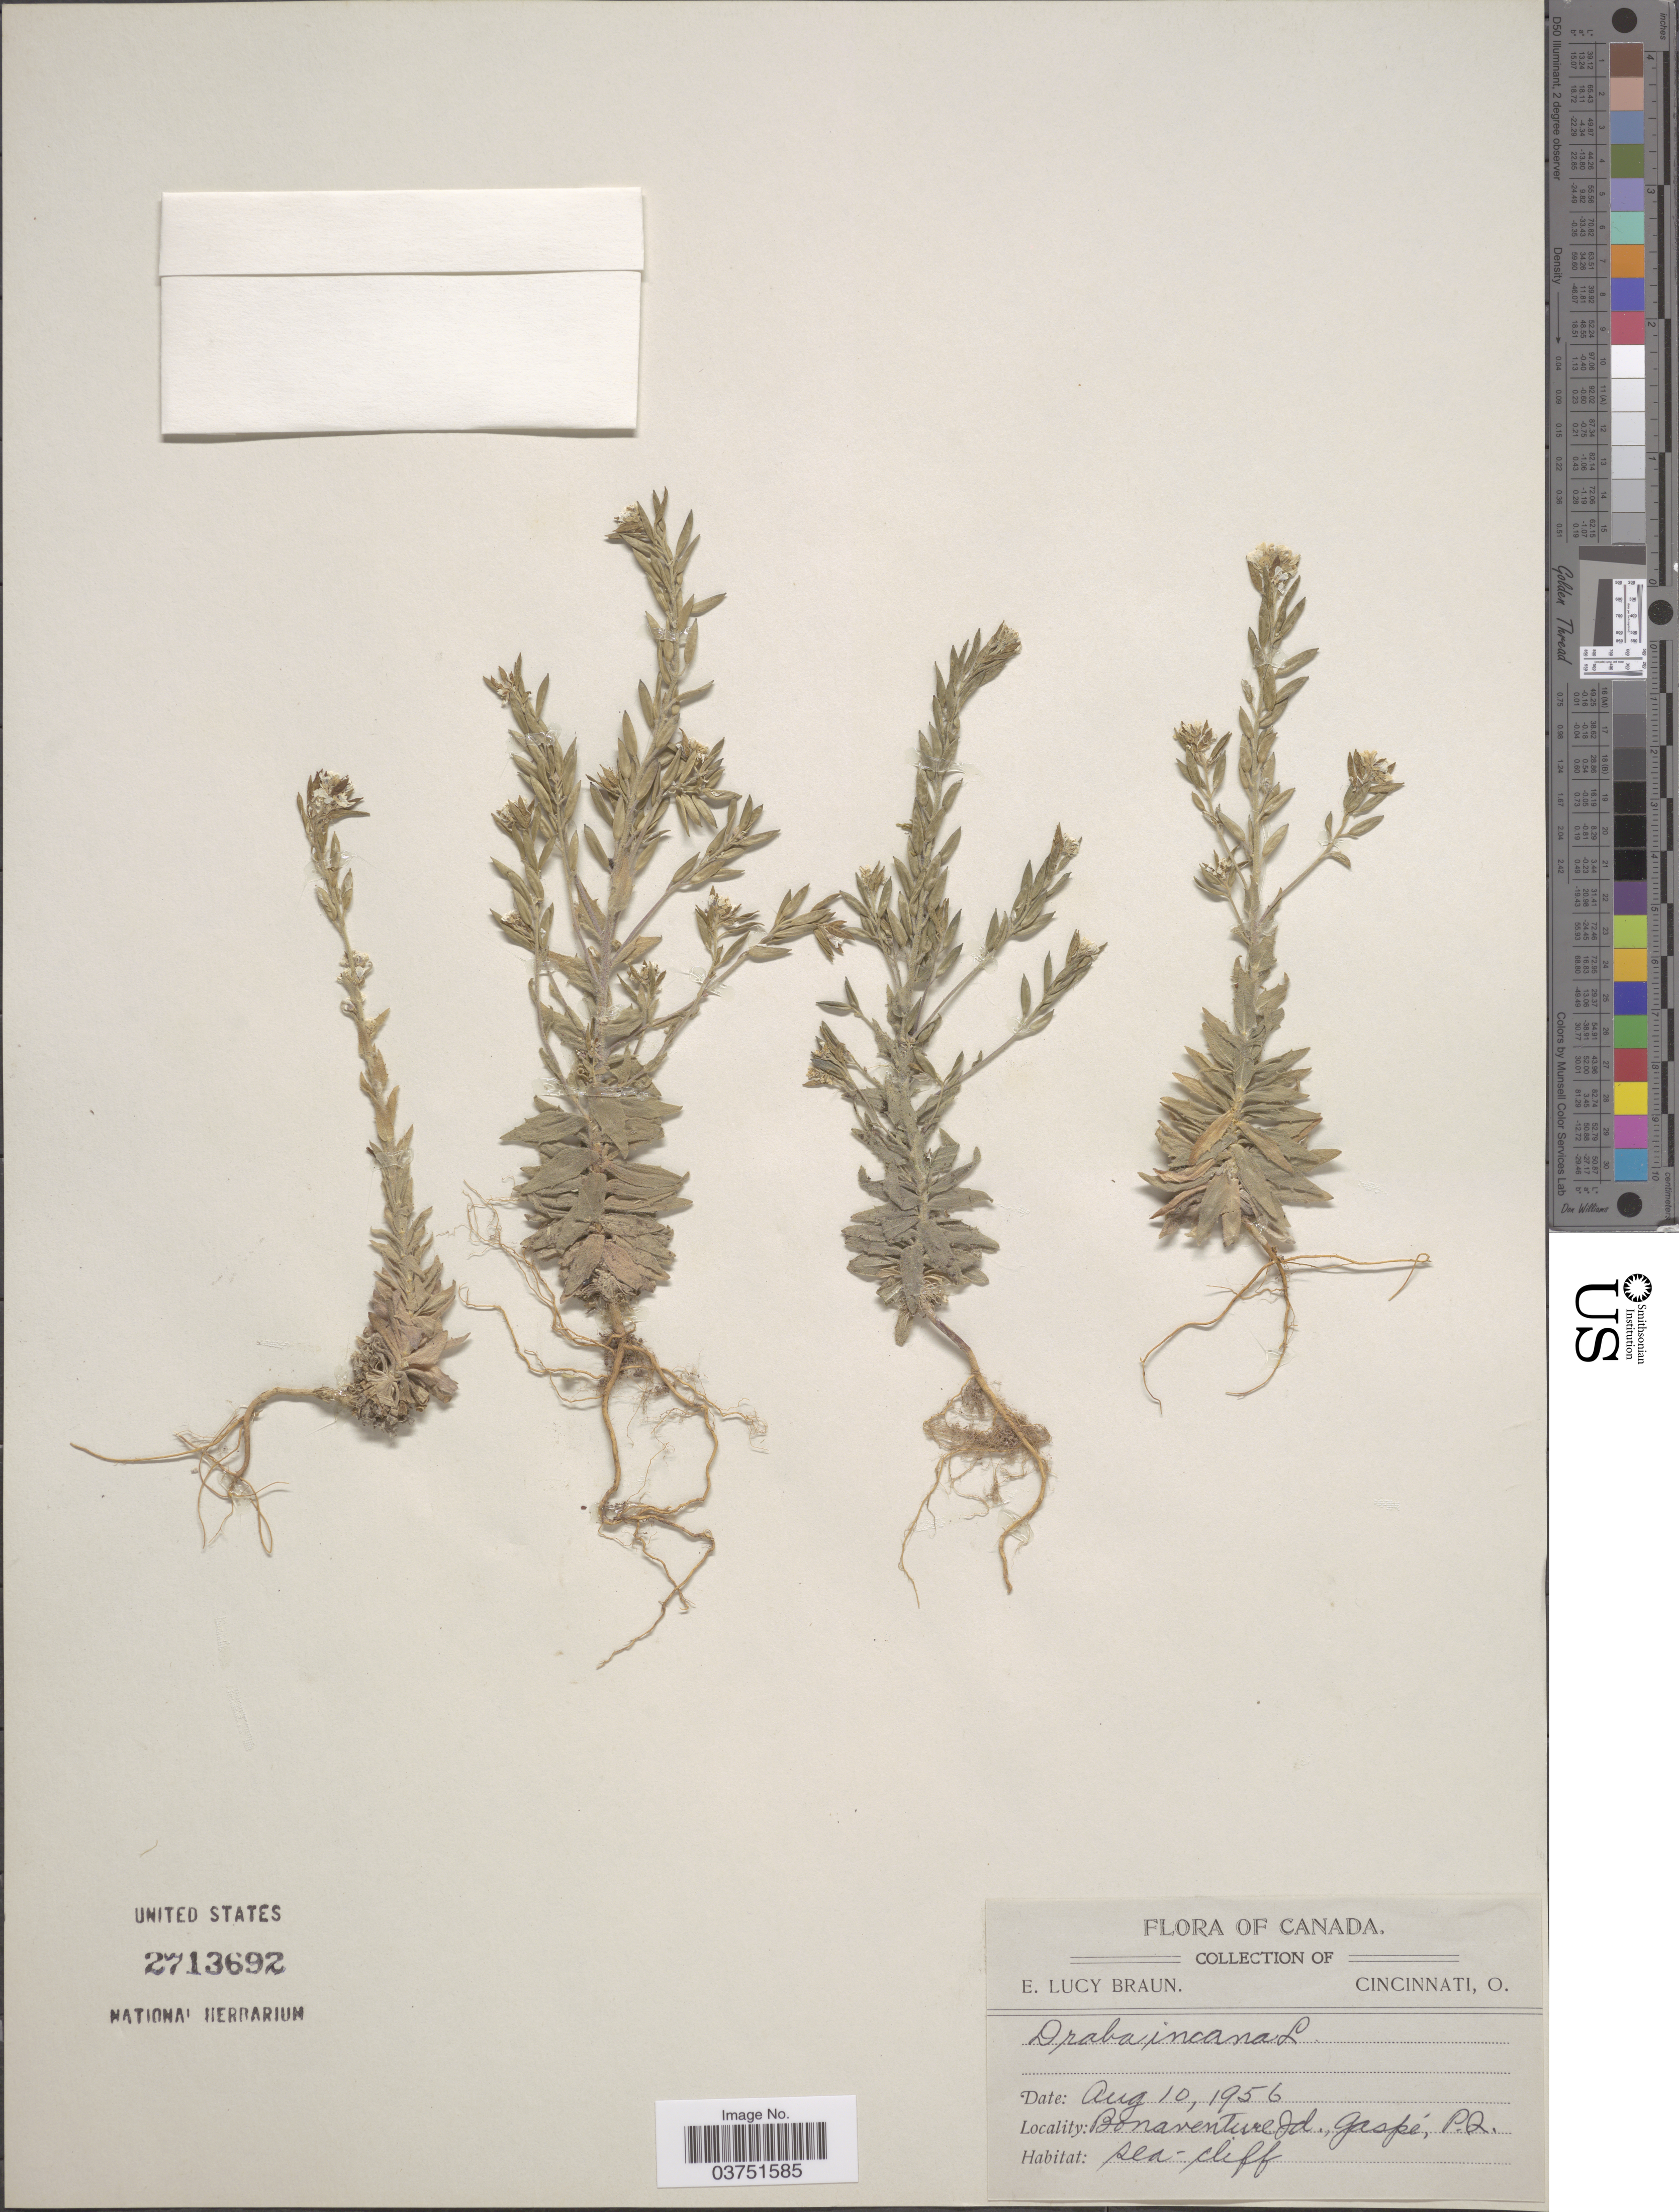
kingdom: Plantae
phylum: Tracheophyta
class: Magnoliopsida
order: Brassicales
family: Brassicaceae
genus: Draba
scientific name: Draba incana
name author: L.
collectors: E. L. Braun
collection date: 1956-08-10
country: Canada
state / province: Quebec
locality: Bonaventure Id. Gaspé, P.Q.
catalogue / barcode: US 2713692